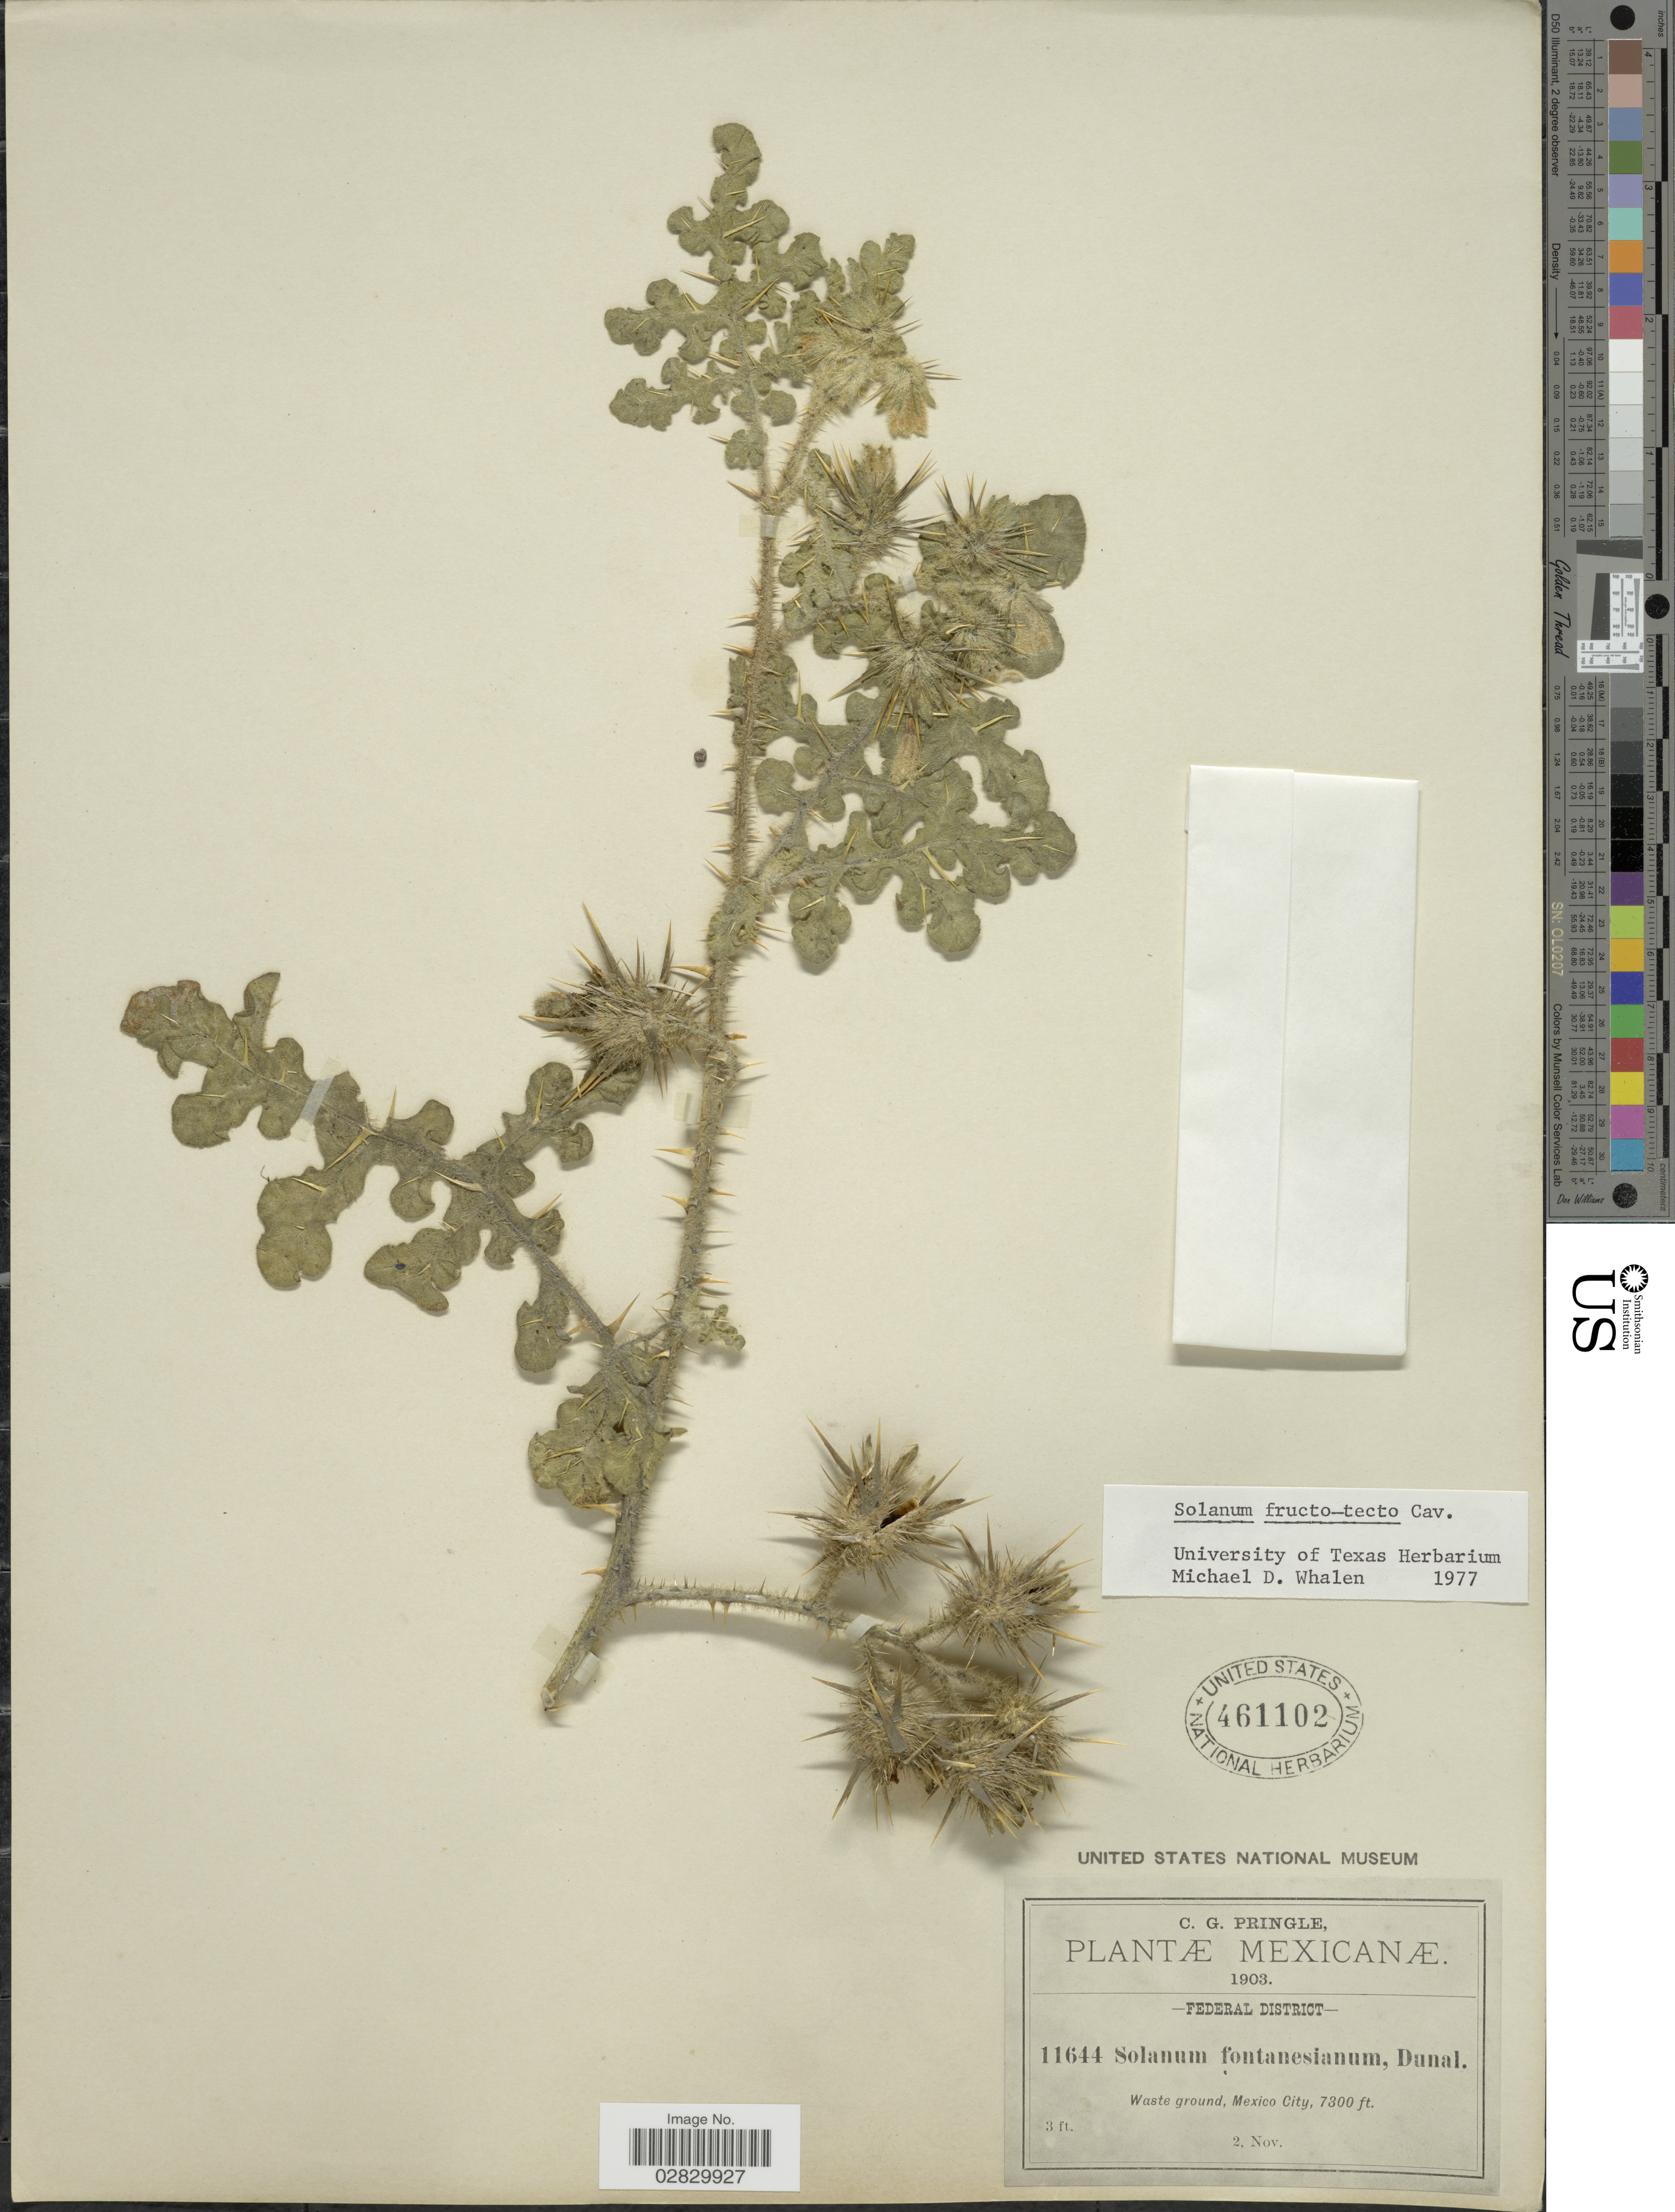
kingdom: Plantae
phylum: Tracheophyta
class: Magnoliopsida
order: Solanales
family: Solanaceae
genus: Solanum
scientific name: Solanum fructo-tecto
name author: Cav.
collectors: C. G. Pringle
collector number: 11644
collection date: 1903-11-02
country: Mexico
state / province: Distrito Federal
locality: Federal District, Waste ground, Mexico City.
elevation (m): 2225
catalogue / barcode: US 461102